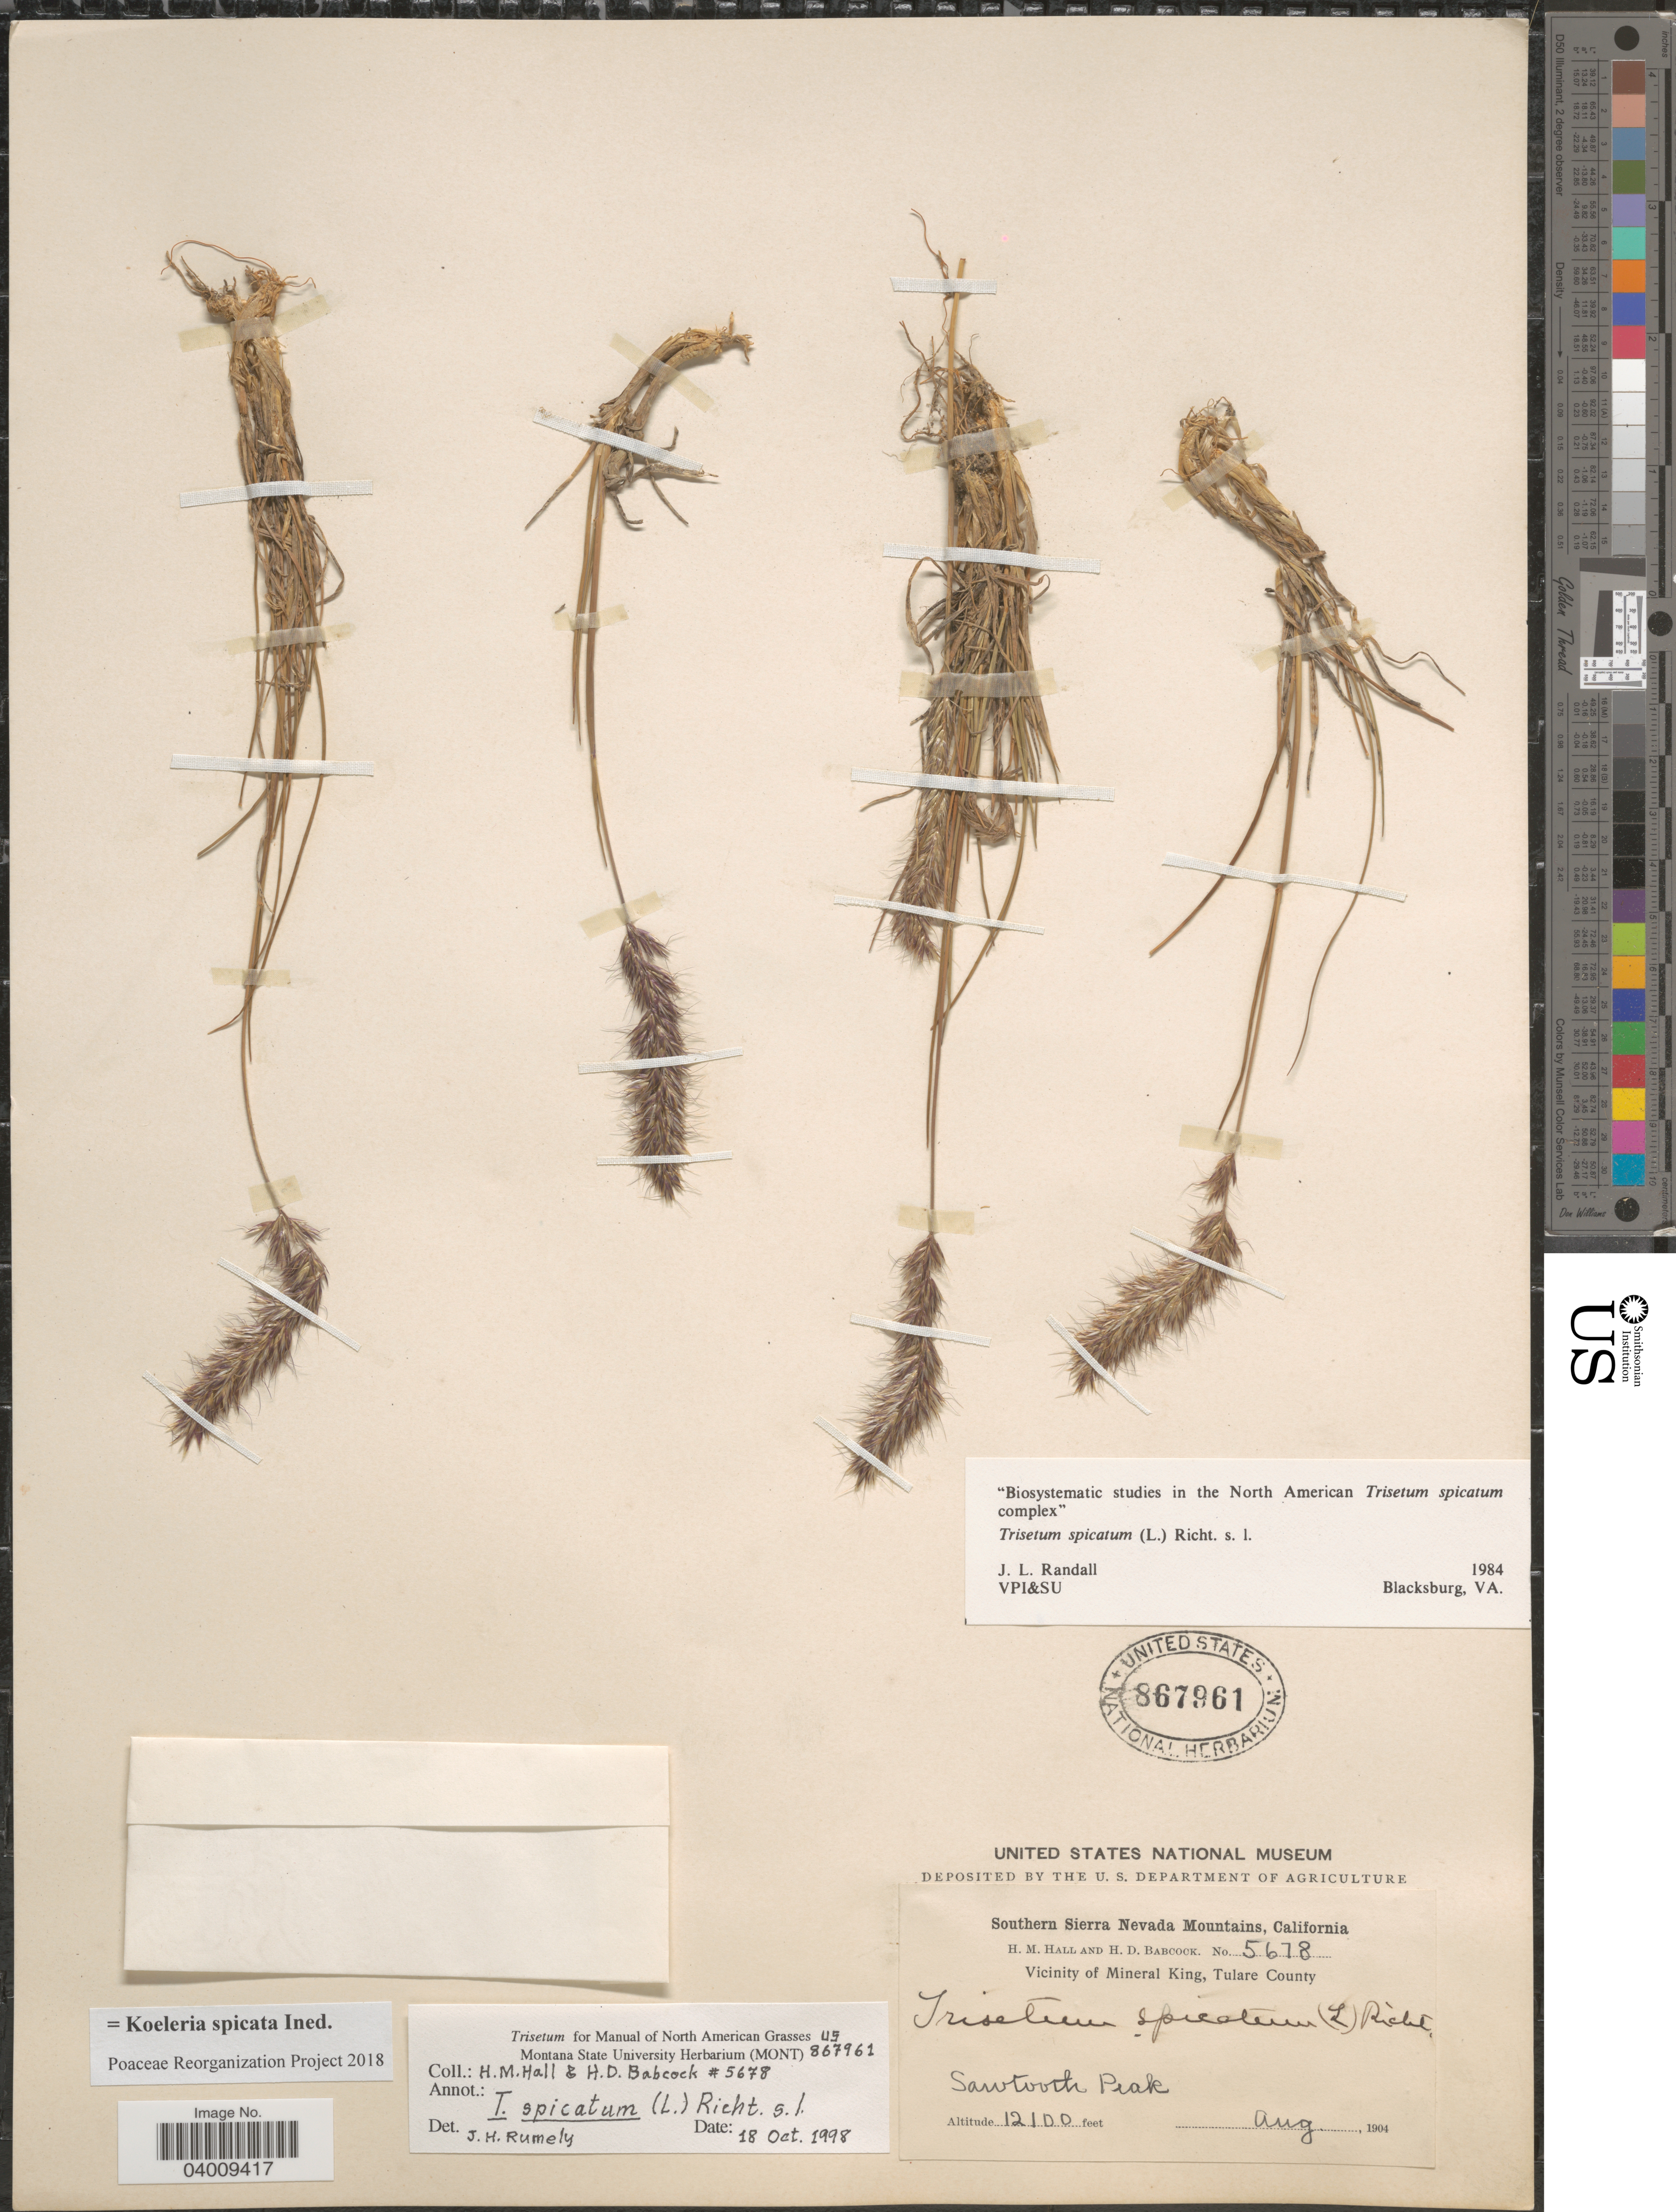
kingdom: Plantae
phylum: Tracheophyta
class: Liliopsida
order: Poales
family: Poaceae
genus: Koeleria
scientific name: Koeleria spicata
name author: (L.) Barberá et al.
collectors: H. M. Hall & H. Babcock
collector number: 5678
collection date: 1904-08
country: United States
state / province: California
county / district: Tulare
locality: Southern Sierra Nevada Mountains. Vicinity of Mineral King, Tulare County. Sawtooth Peak.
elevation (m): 3688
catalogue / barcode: US 867961